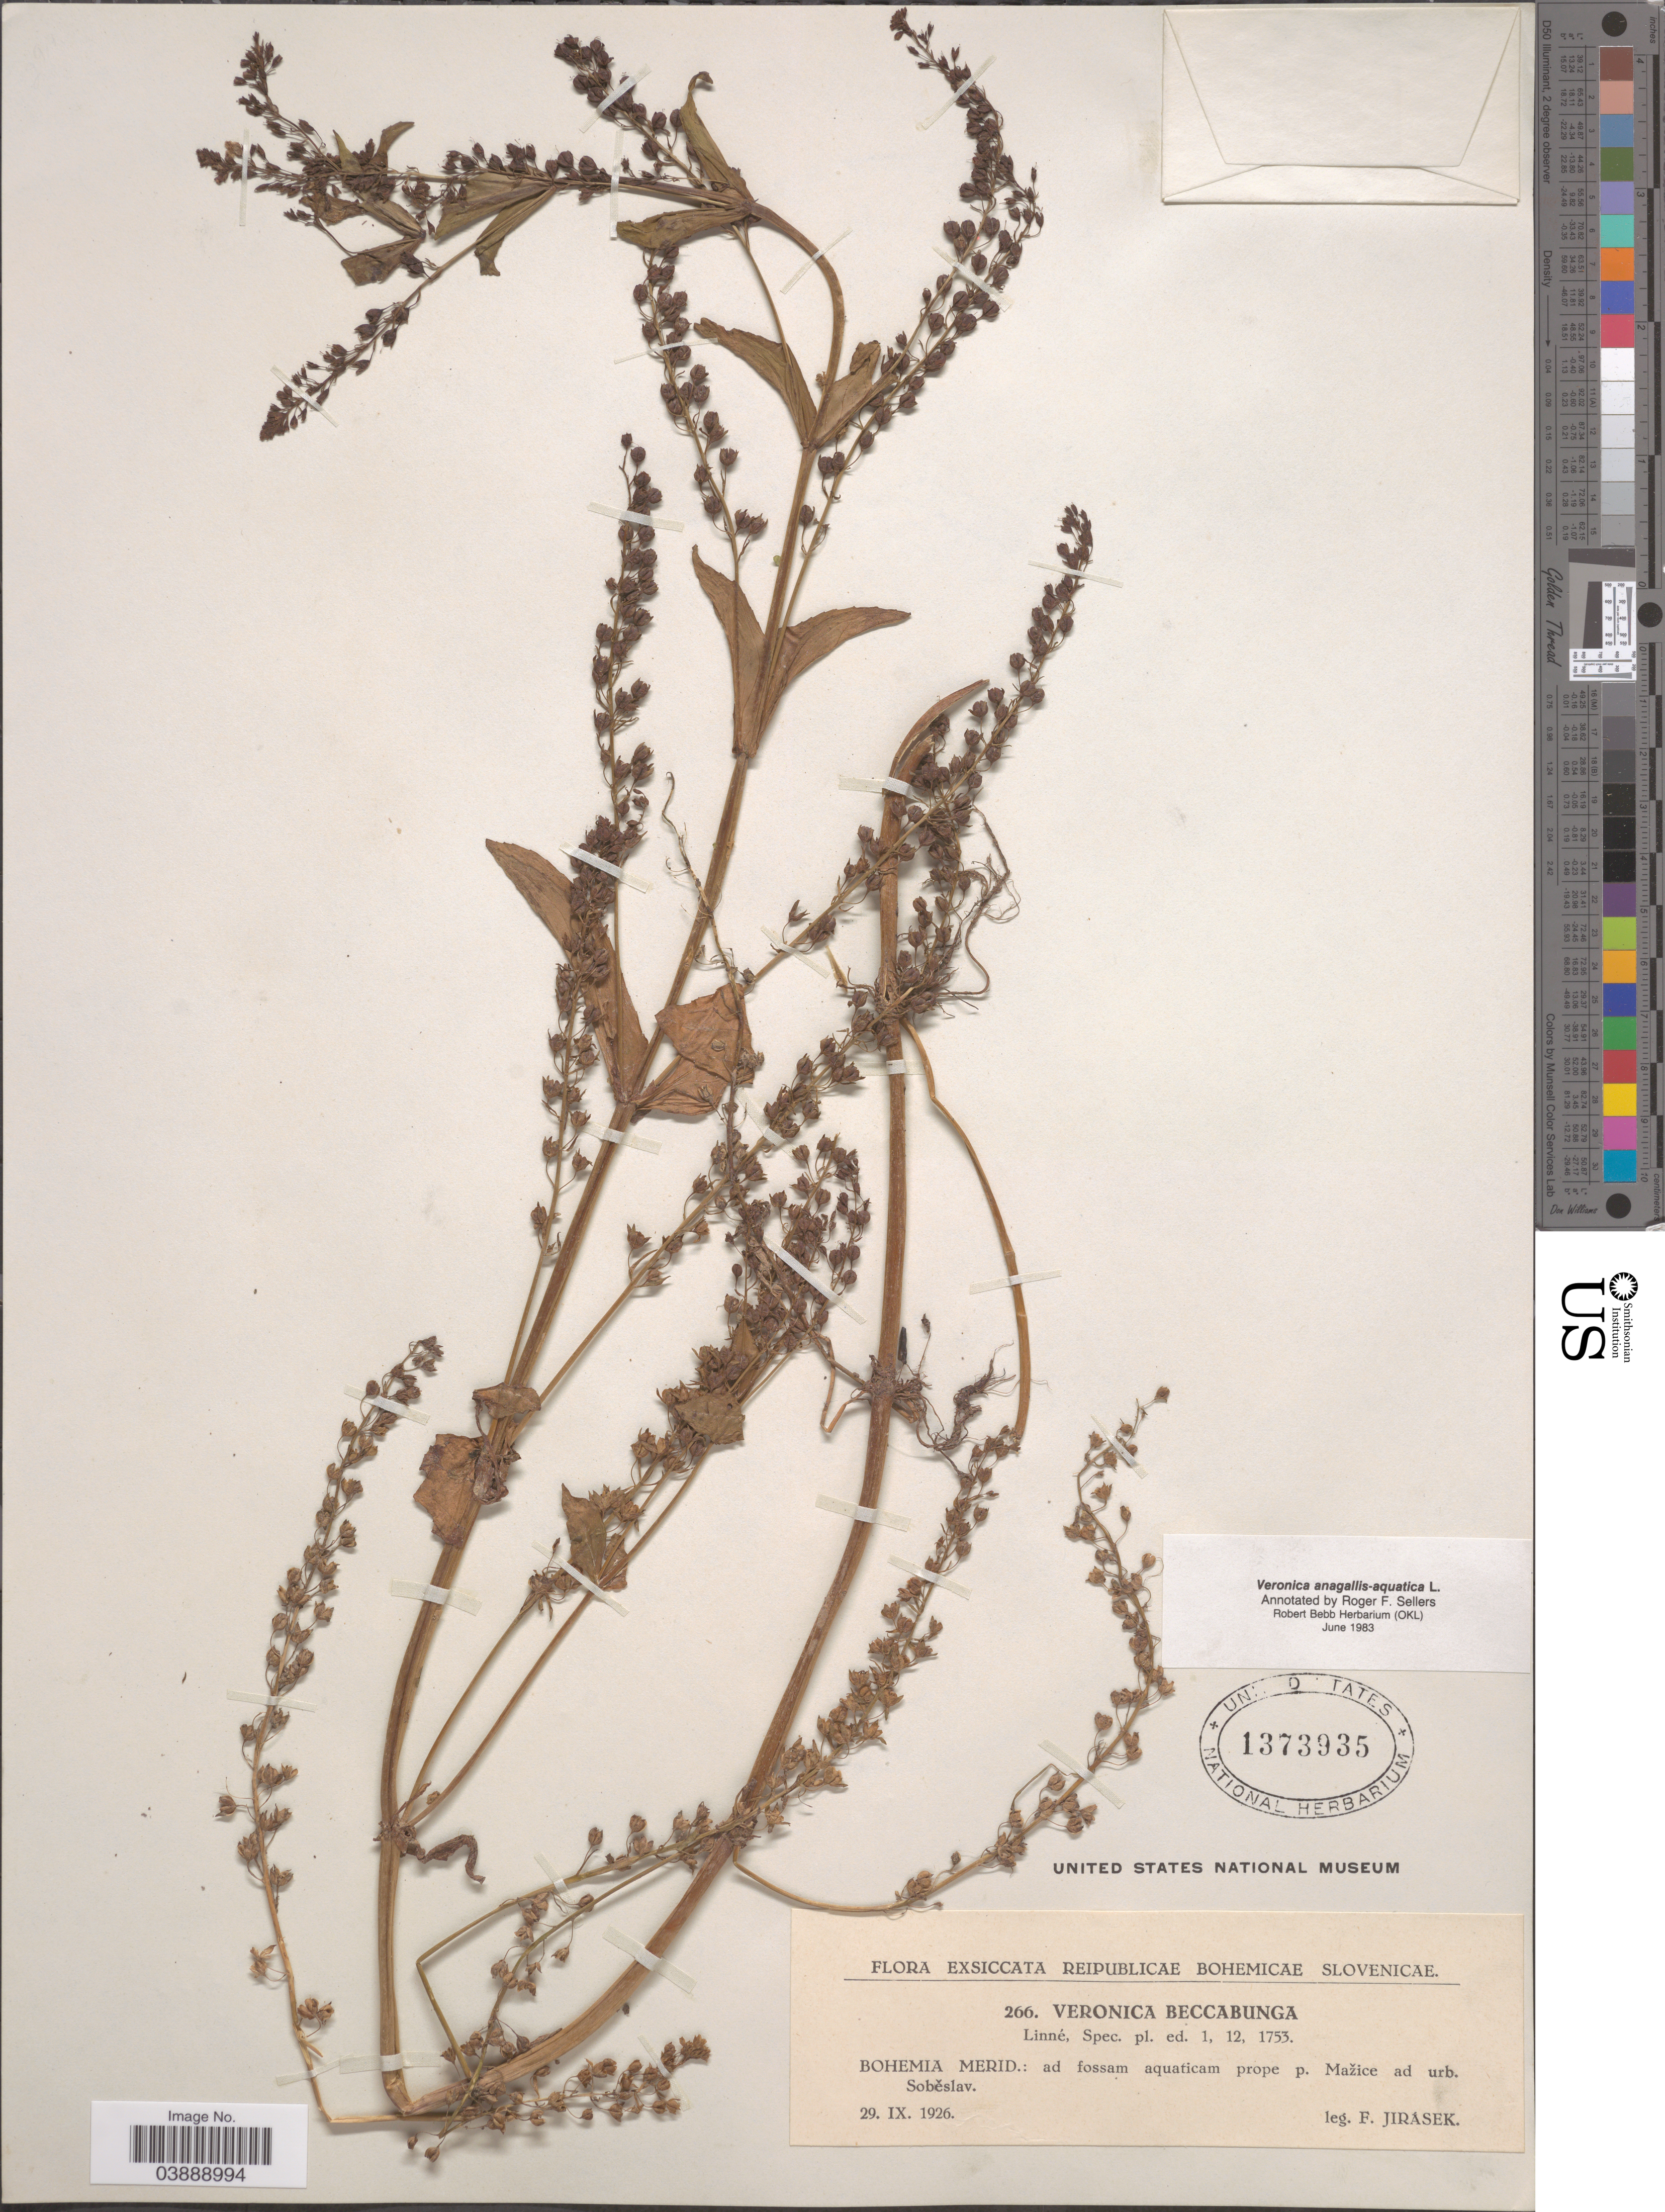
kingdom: Plantae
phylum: Tracheophyta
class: Magnoliopsida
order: Lamiales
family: Plantaginaceae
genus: Veronica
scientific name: Veronica anagallis-aquatica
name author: L.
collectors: F. Jirasek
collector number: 266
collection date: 1926-09-29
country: Czechia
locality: Reipublicae Bohemicae Slovenicae. Bohemia Merid.: ad fossam aquaticam prope p. Mažice ad ubr. Soběslav.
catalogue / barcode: US 1373935